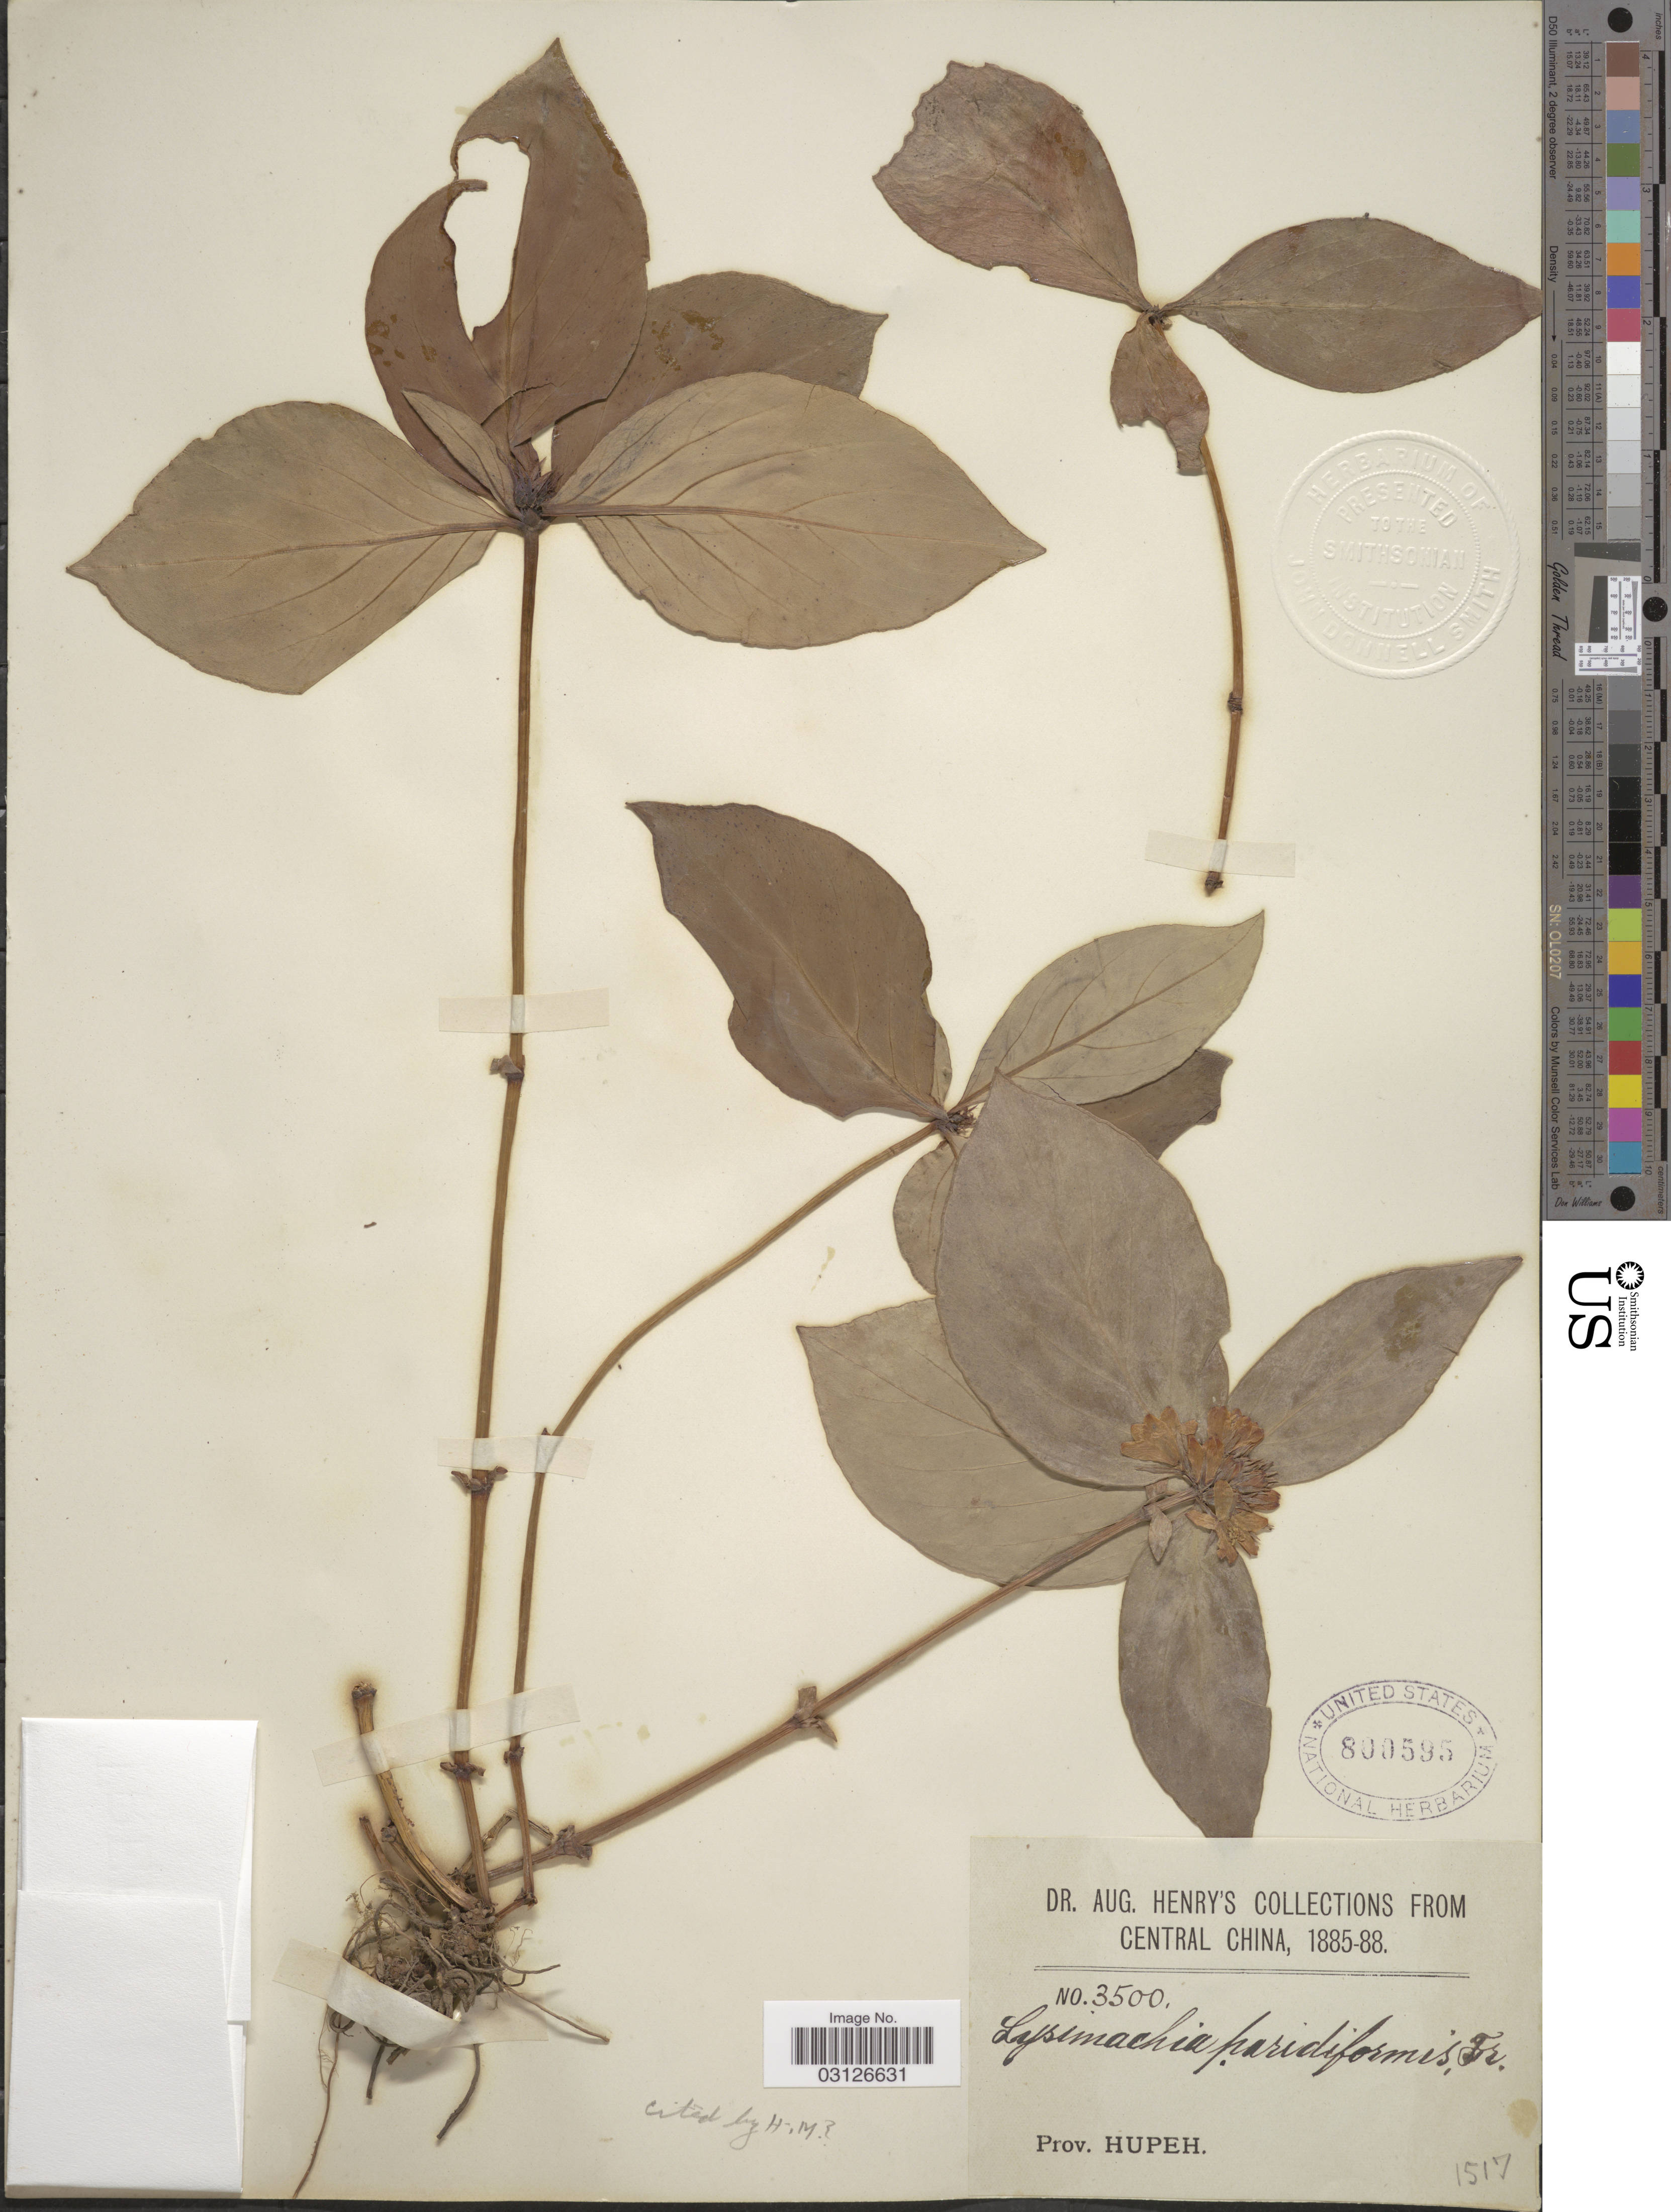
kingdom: Plantae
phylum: Tracheophyta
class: Magnoliopsida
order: Ericales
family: Primulaceae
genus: Lysimachia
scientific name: Lysimachia paridiformis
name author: Franch.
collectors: A. Henry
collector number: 3500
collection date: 1885/1888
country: China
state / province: Hubei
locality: Central China. Prov. Hupeh.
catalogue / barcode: US 800595